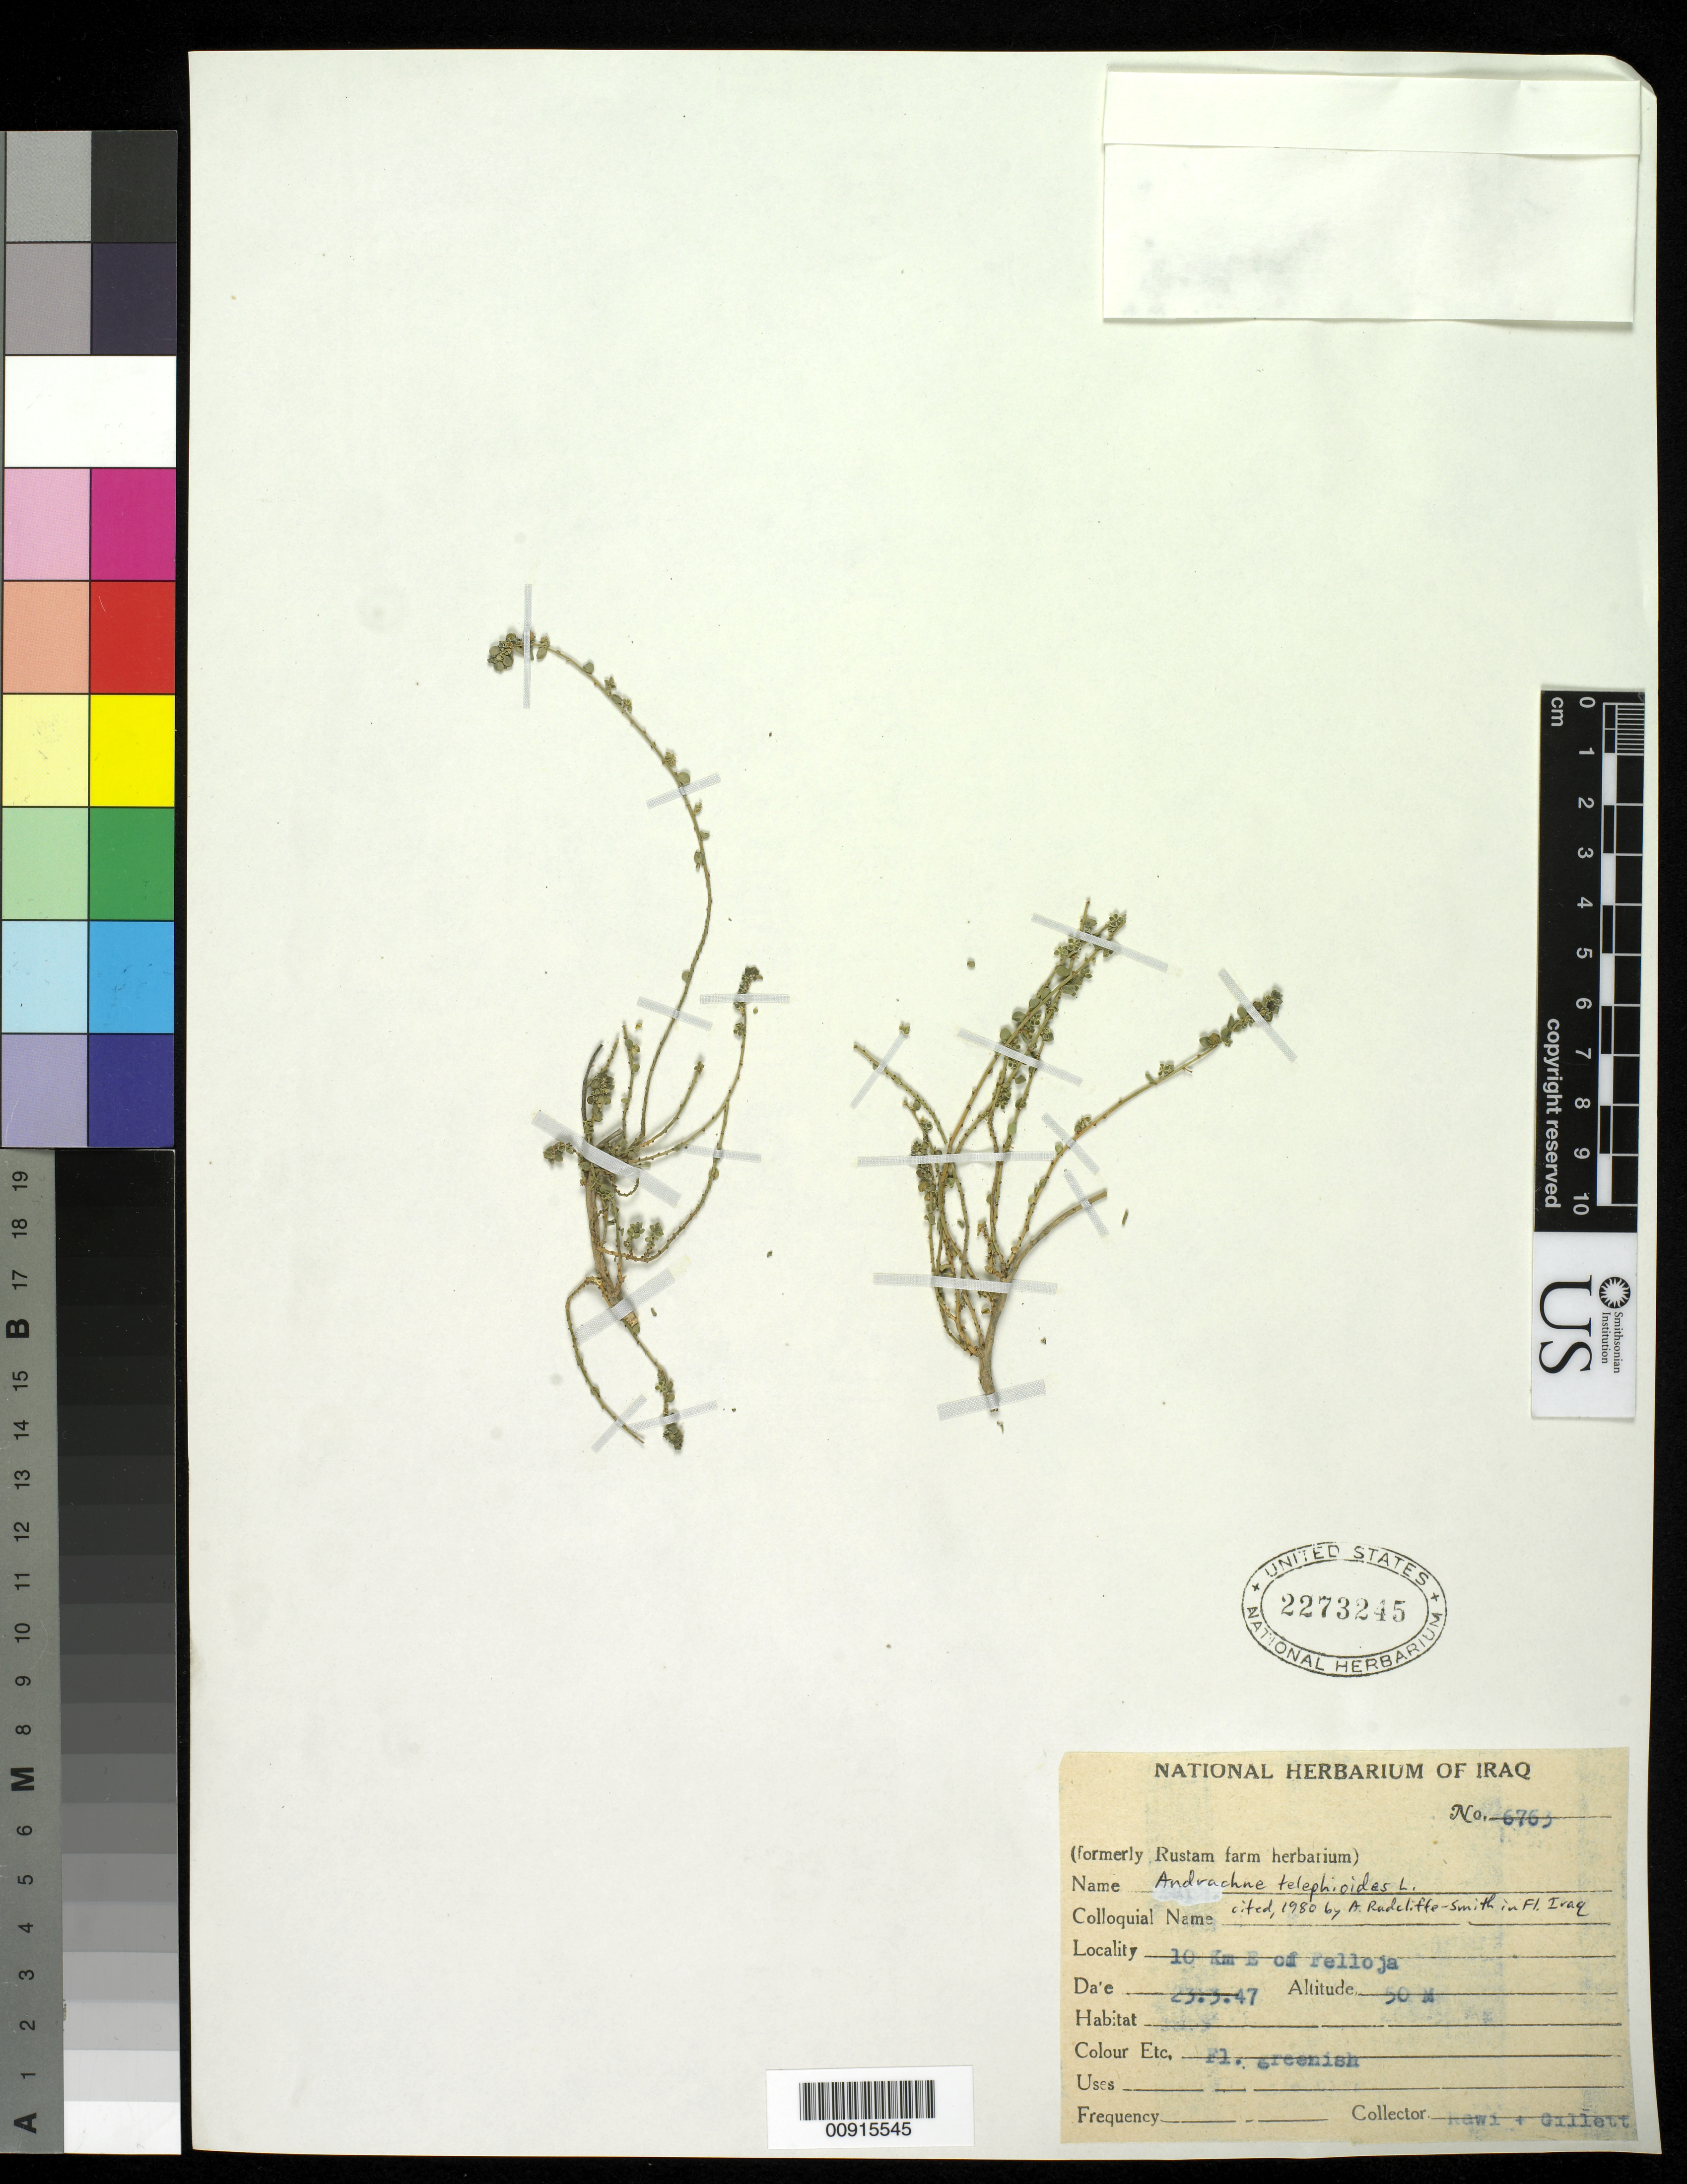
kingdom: Plantae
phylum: Tracheophyta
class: Magnoliopsida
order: Malpighiales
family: Phyllanthaceae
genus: Andrachne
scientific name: Andrachne telephioides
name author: L.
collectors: -. Rawi & Gillett, --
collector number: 6763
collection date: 1947-03-23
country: Iraq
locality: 10 km E of Falluja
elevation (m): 50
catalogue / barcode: US 2273245